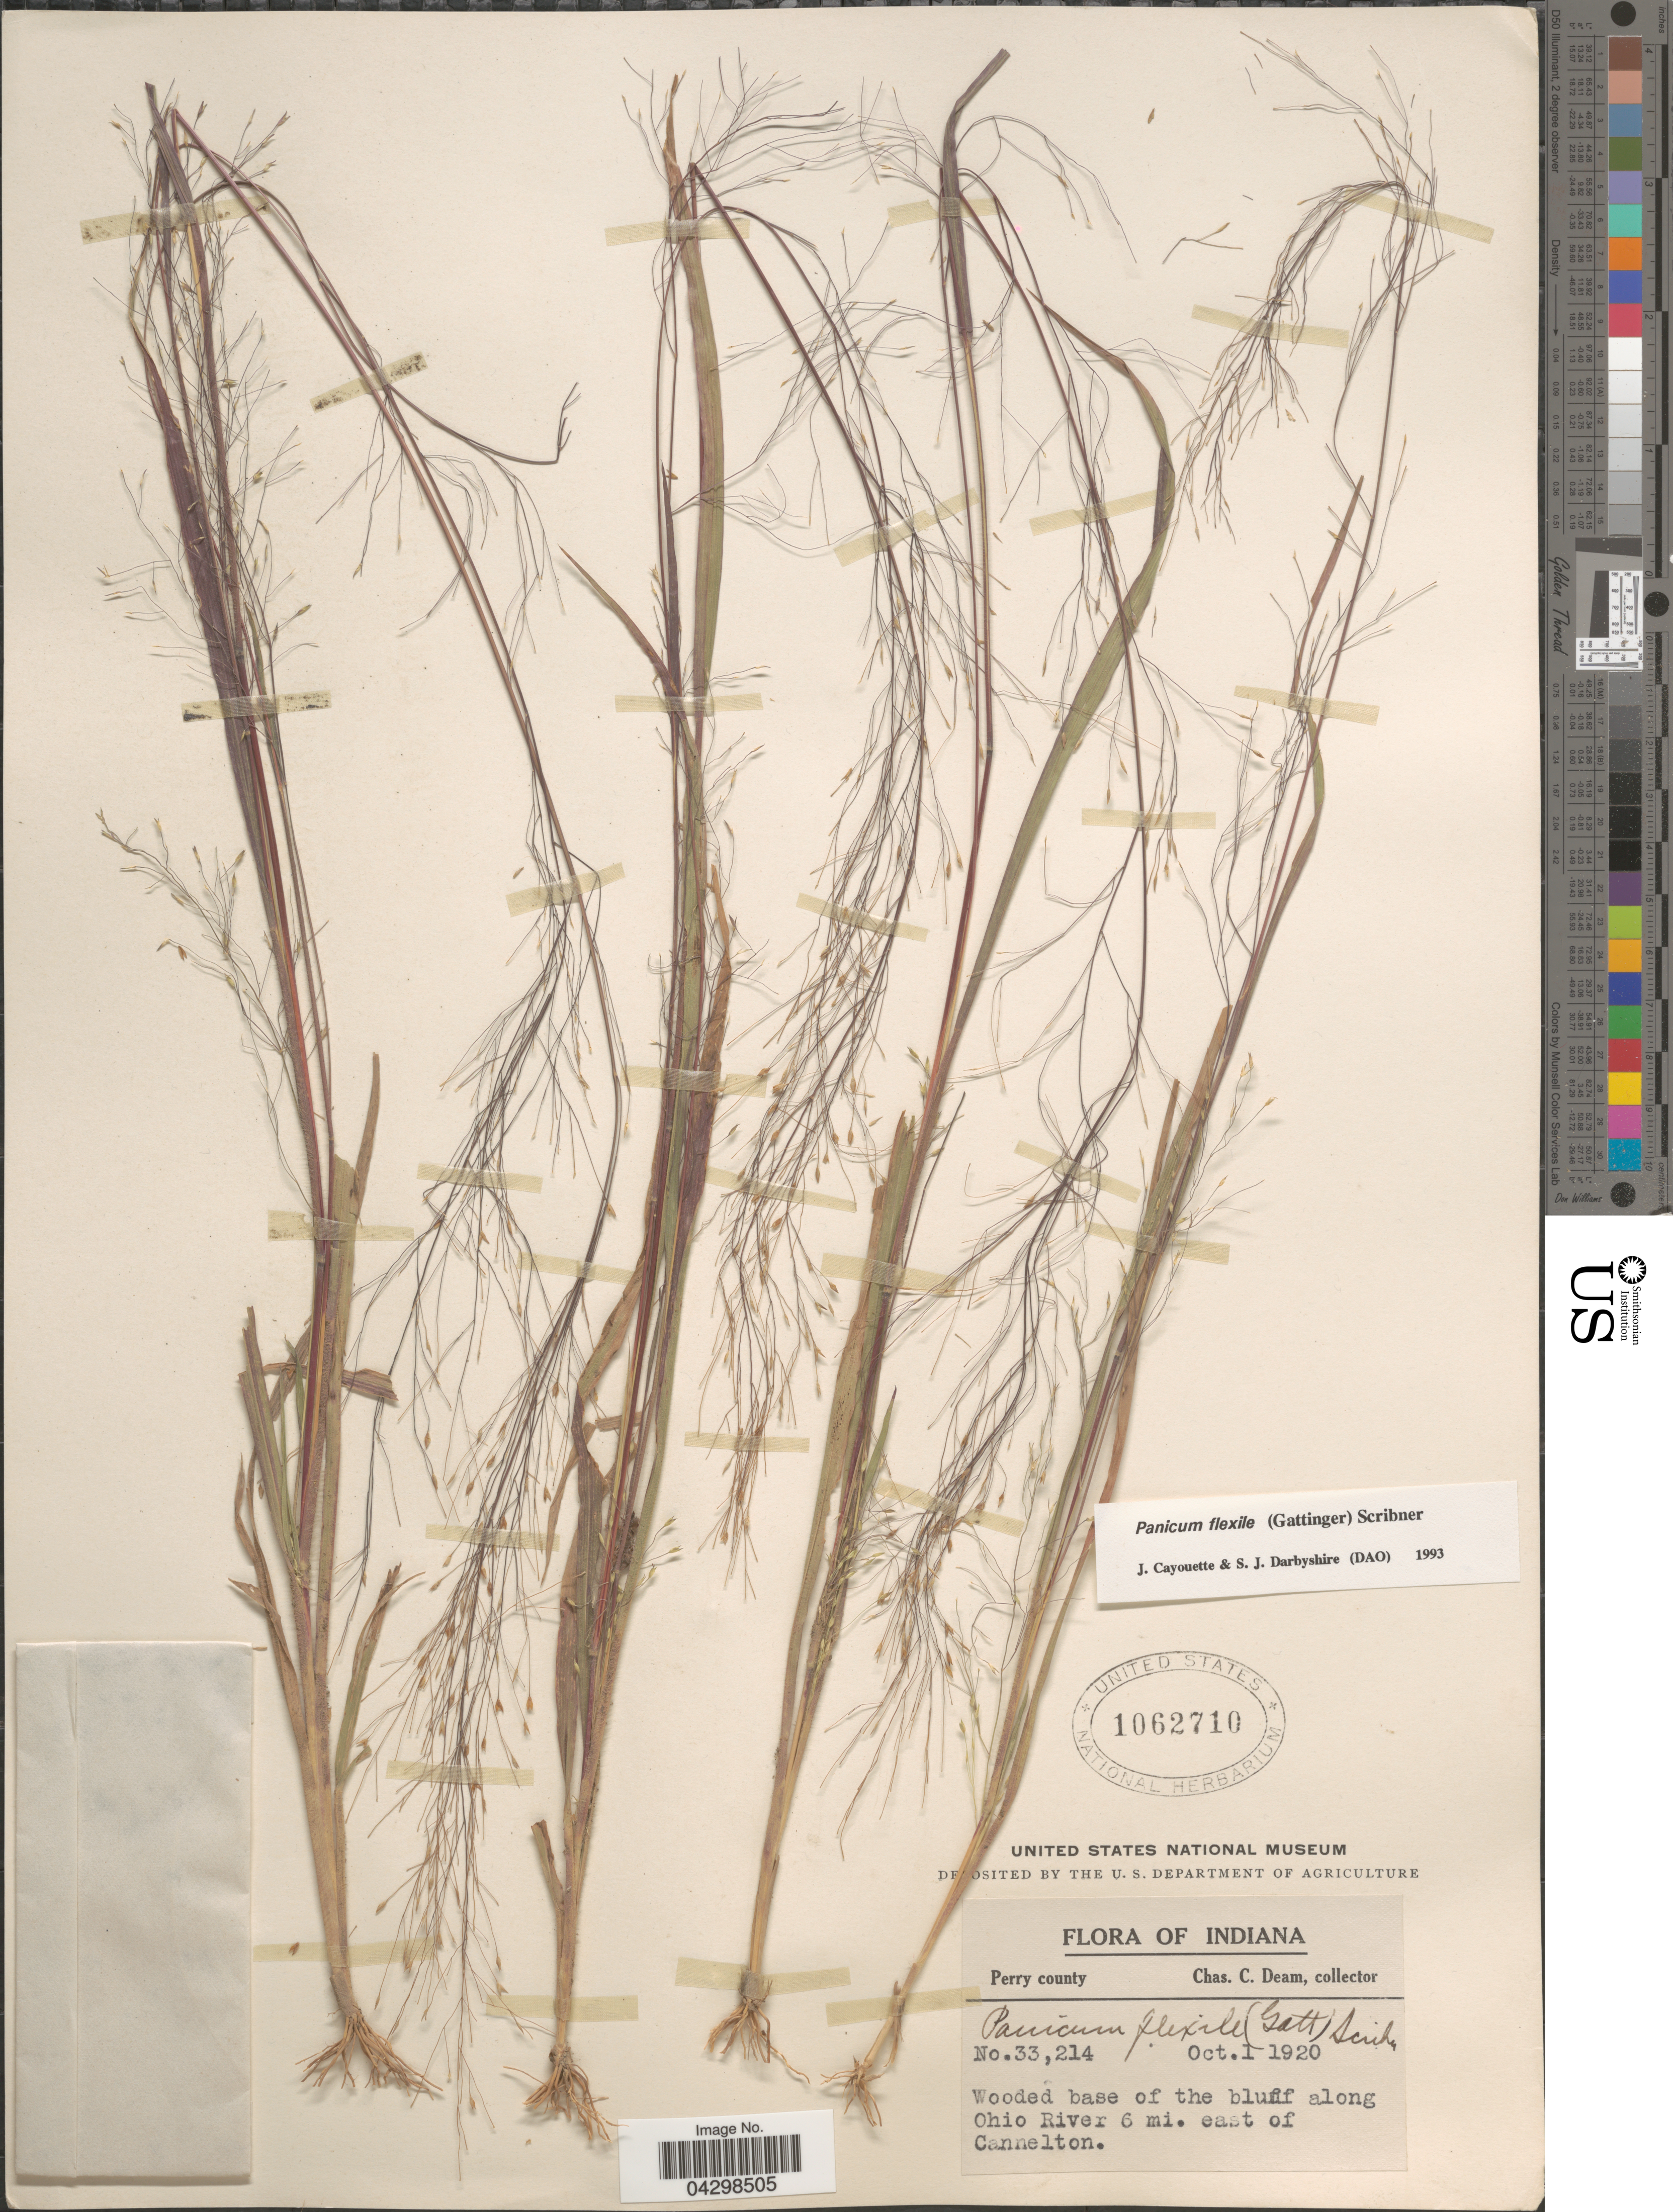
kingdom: Plantae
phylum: Tracheophyta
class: Liliopsida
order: Poales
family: Poaceae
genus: Panicum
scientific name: Panicum flexile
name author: (Gatt.) Scribn.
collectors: C. C. Deam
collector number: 33214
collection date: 1920-10-01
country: United States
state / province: Indiana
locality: Perry county. Wooded bas of the bluff along Ohio River 6 mi. east of Cannelton.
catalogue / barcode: US 1062710